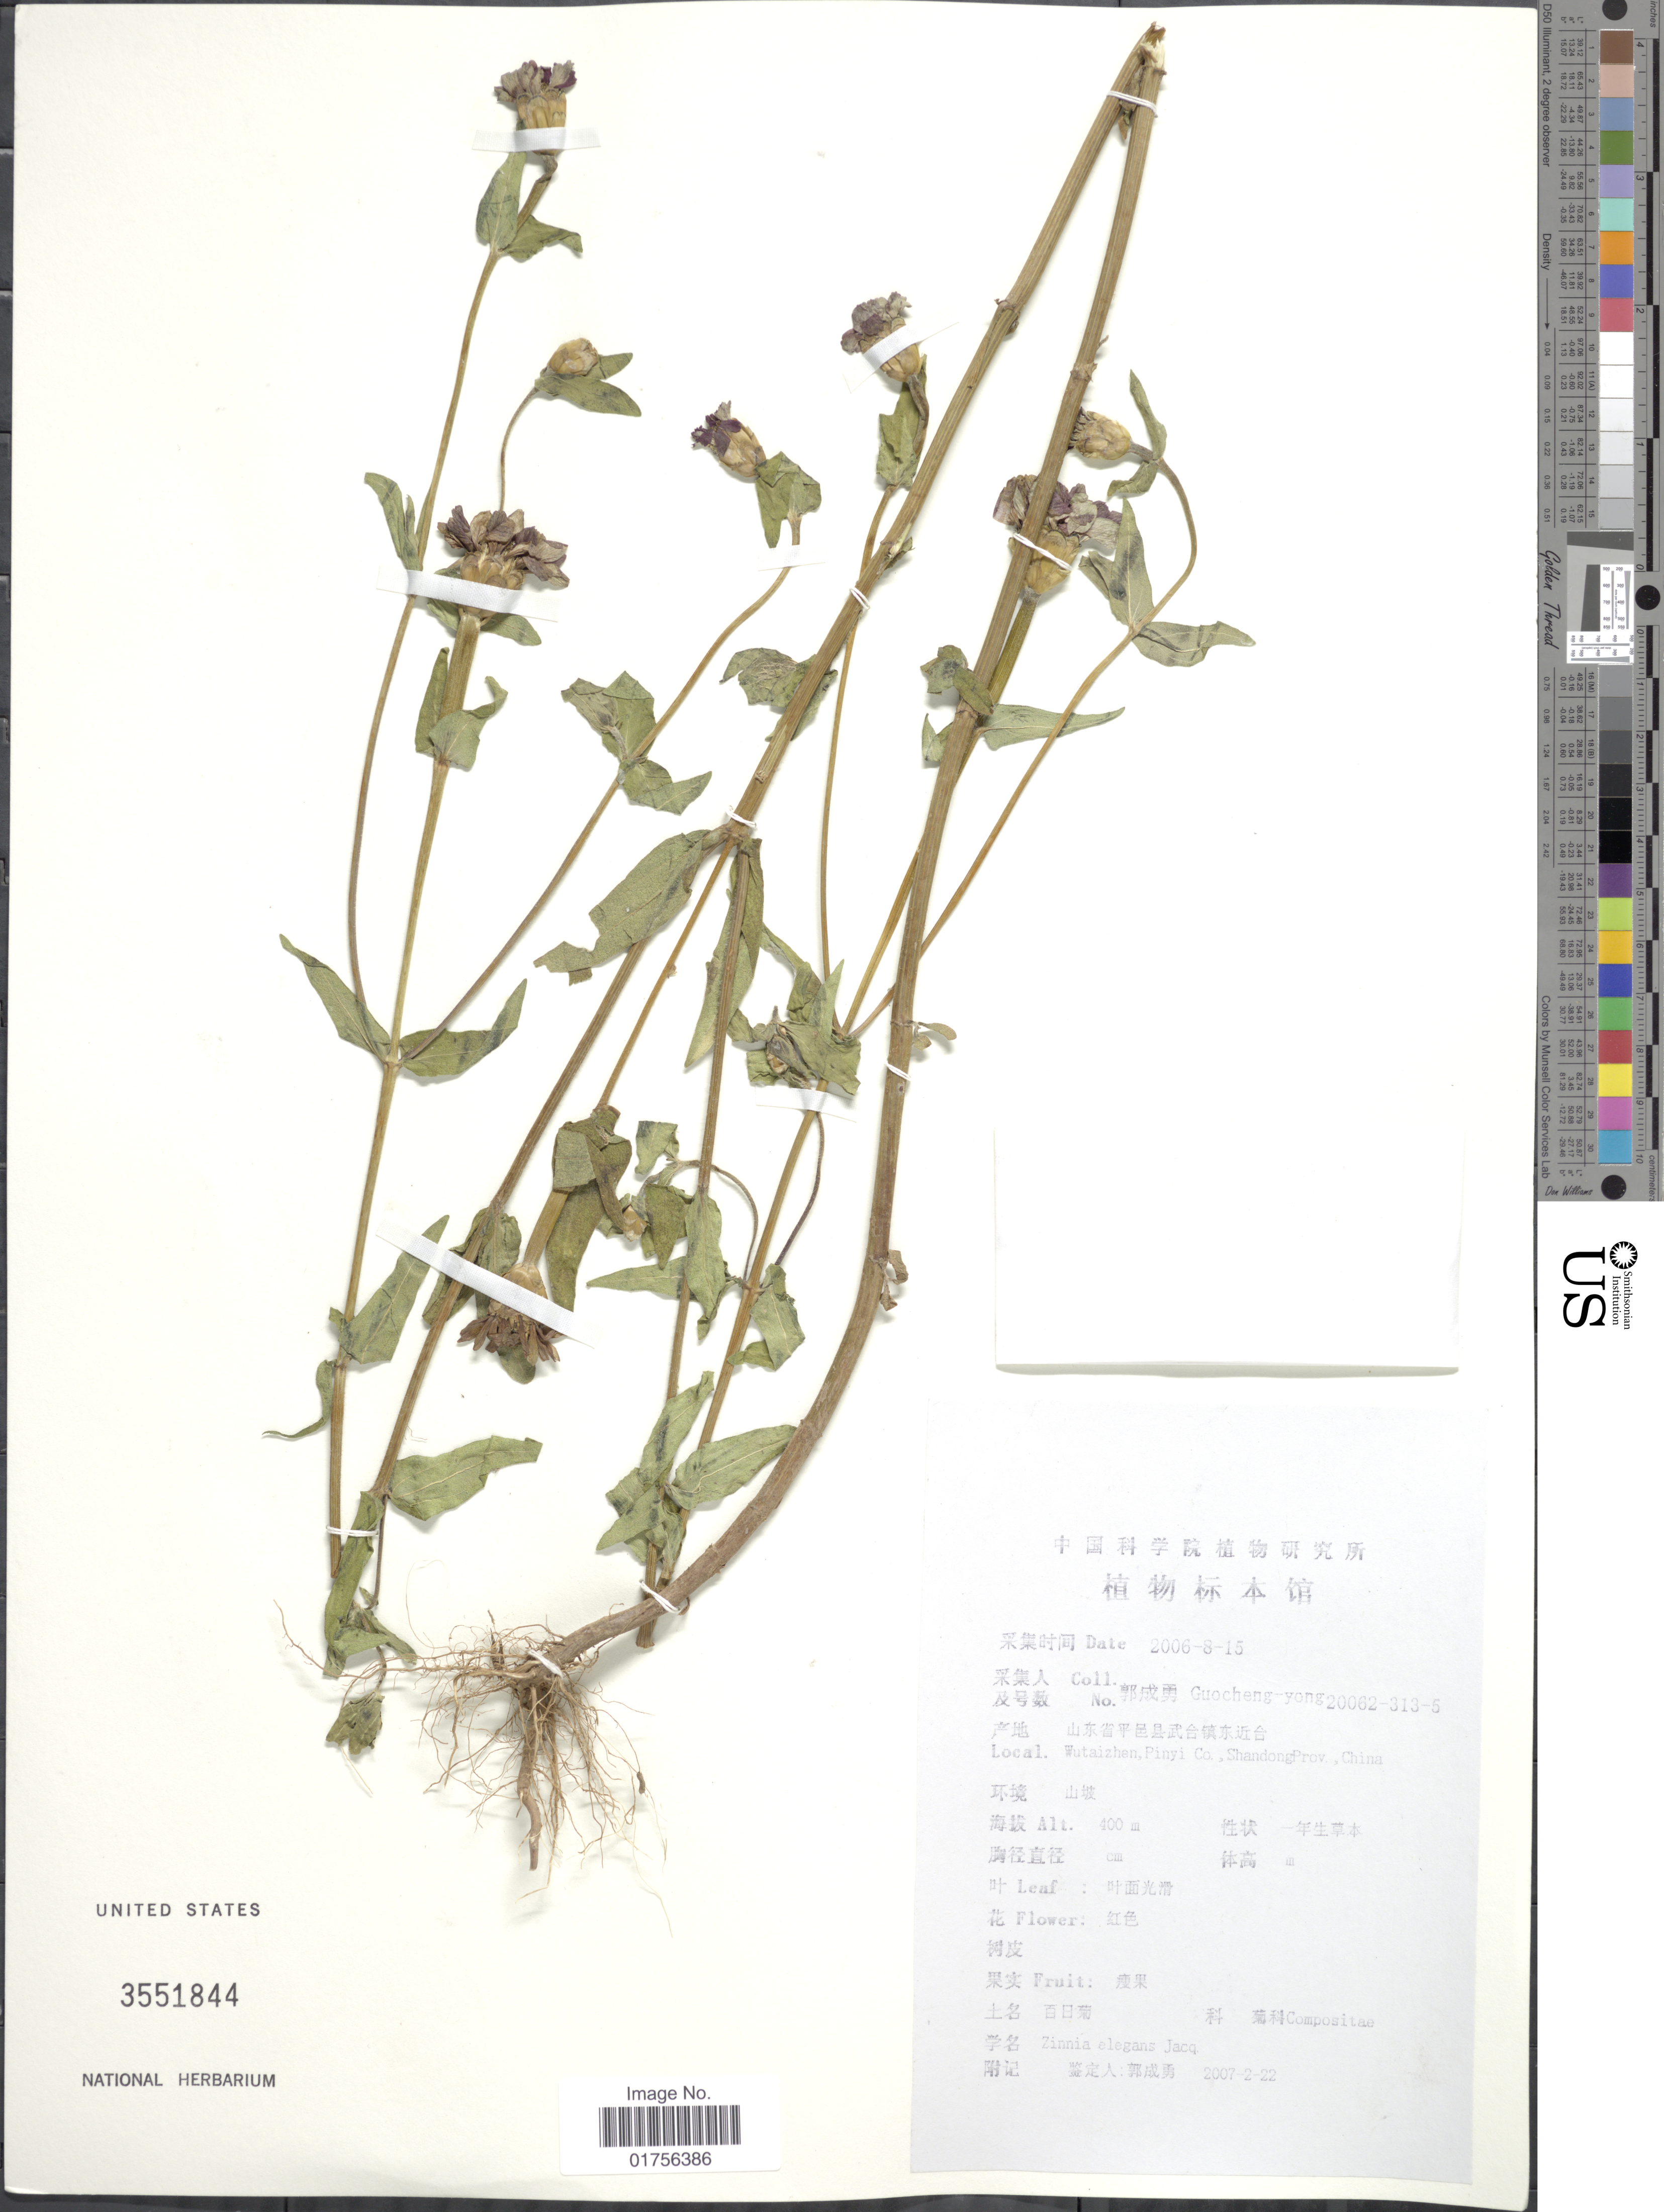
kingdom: Plantae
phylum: Tracheophyta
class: Magnoliopsida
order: Asterales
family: Asteraceae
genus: Zinnia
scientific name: Zinnia elegans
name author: Jacq.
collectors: Guo cheng-yong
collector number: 20062-313-5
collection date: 2006-08-15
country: China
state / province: Shandong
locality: Wutaizhen, Pinyi Co.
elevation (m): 400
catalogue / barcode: US 3551844